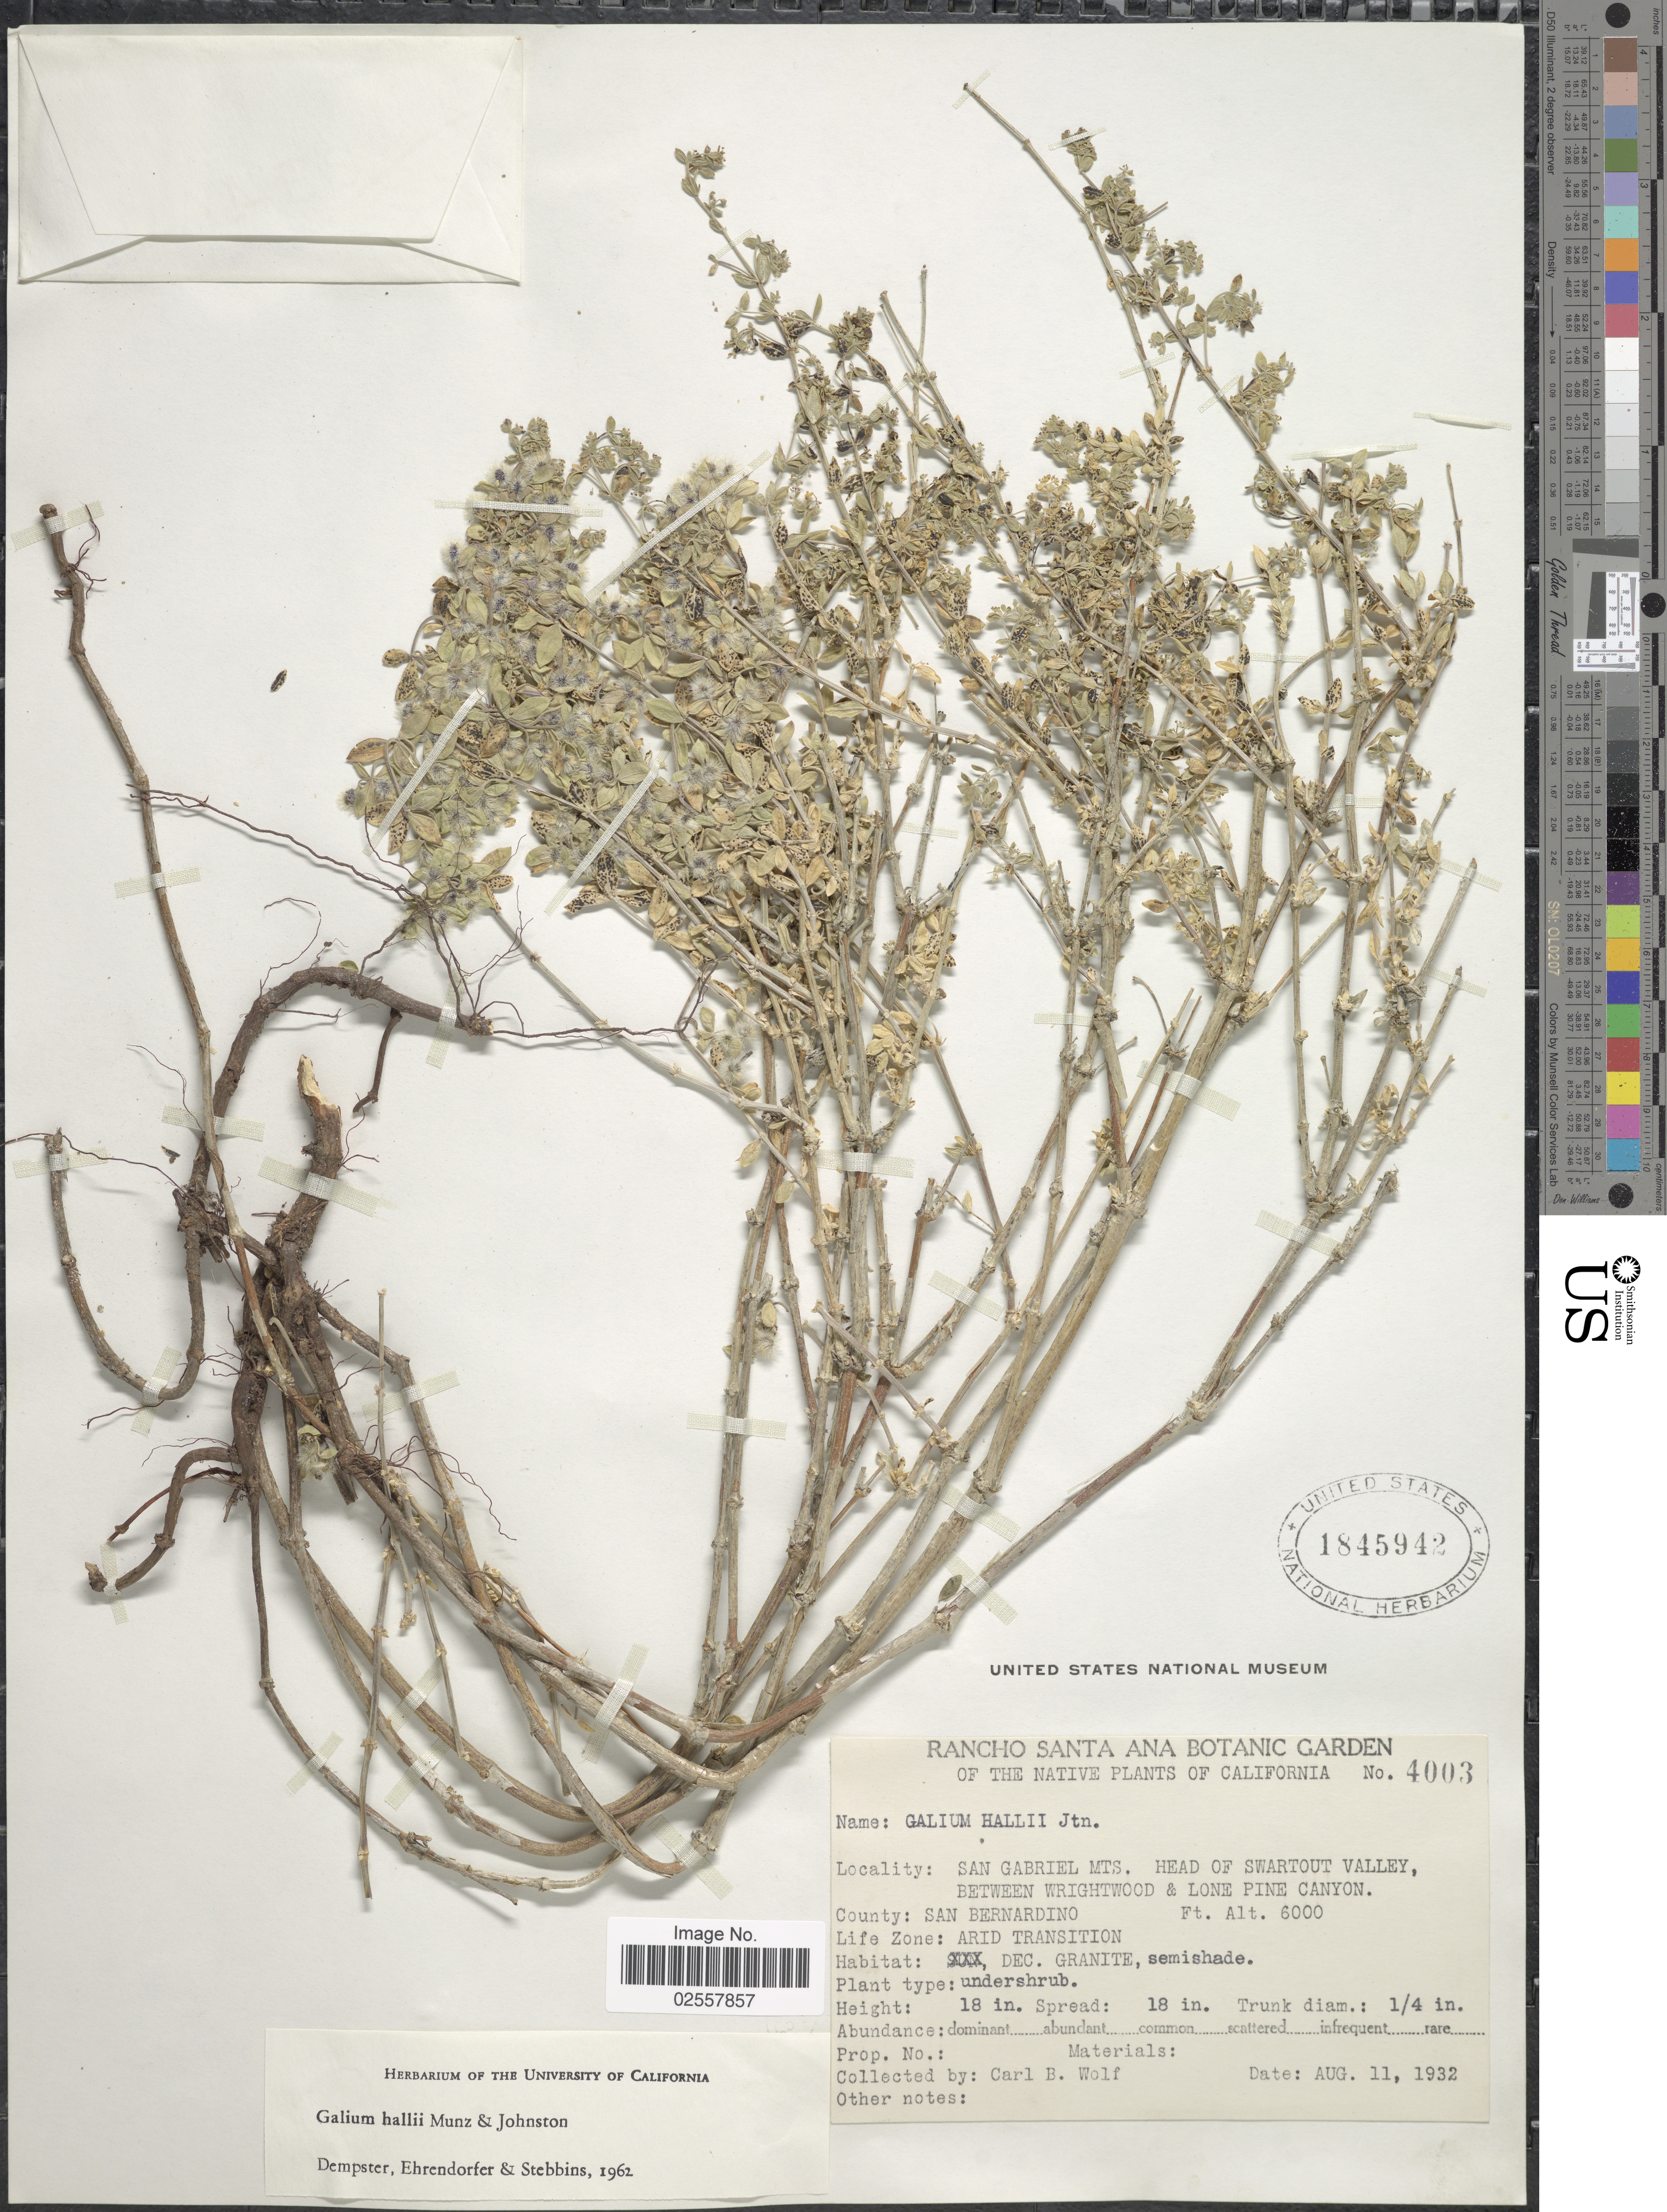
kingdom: Plantae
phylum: Tracheophyta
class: Magnoliopsida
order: Gentianales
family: Rubiaceae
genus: Galium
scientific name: Galium hallii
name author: Munz & I.M. Johnst.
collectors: C. B. Wolf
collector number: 4003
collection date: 1932-08-11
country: United States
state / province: California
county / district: San Bernardino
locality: San Gabriel Mts. Head of Swartout Valley, between Wrightwood & Lone Pine Canyon, County: San Bernardino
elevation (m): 1829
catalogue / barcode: US 1845942